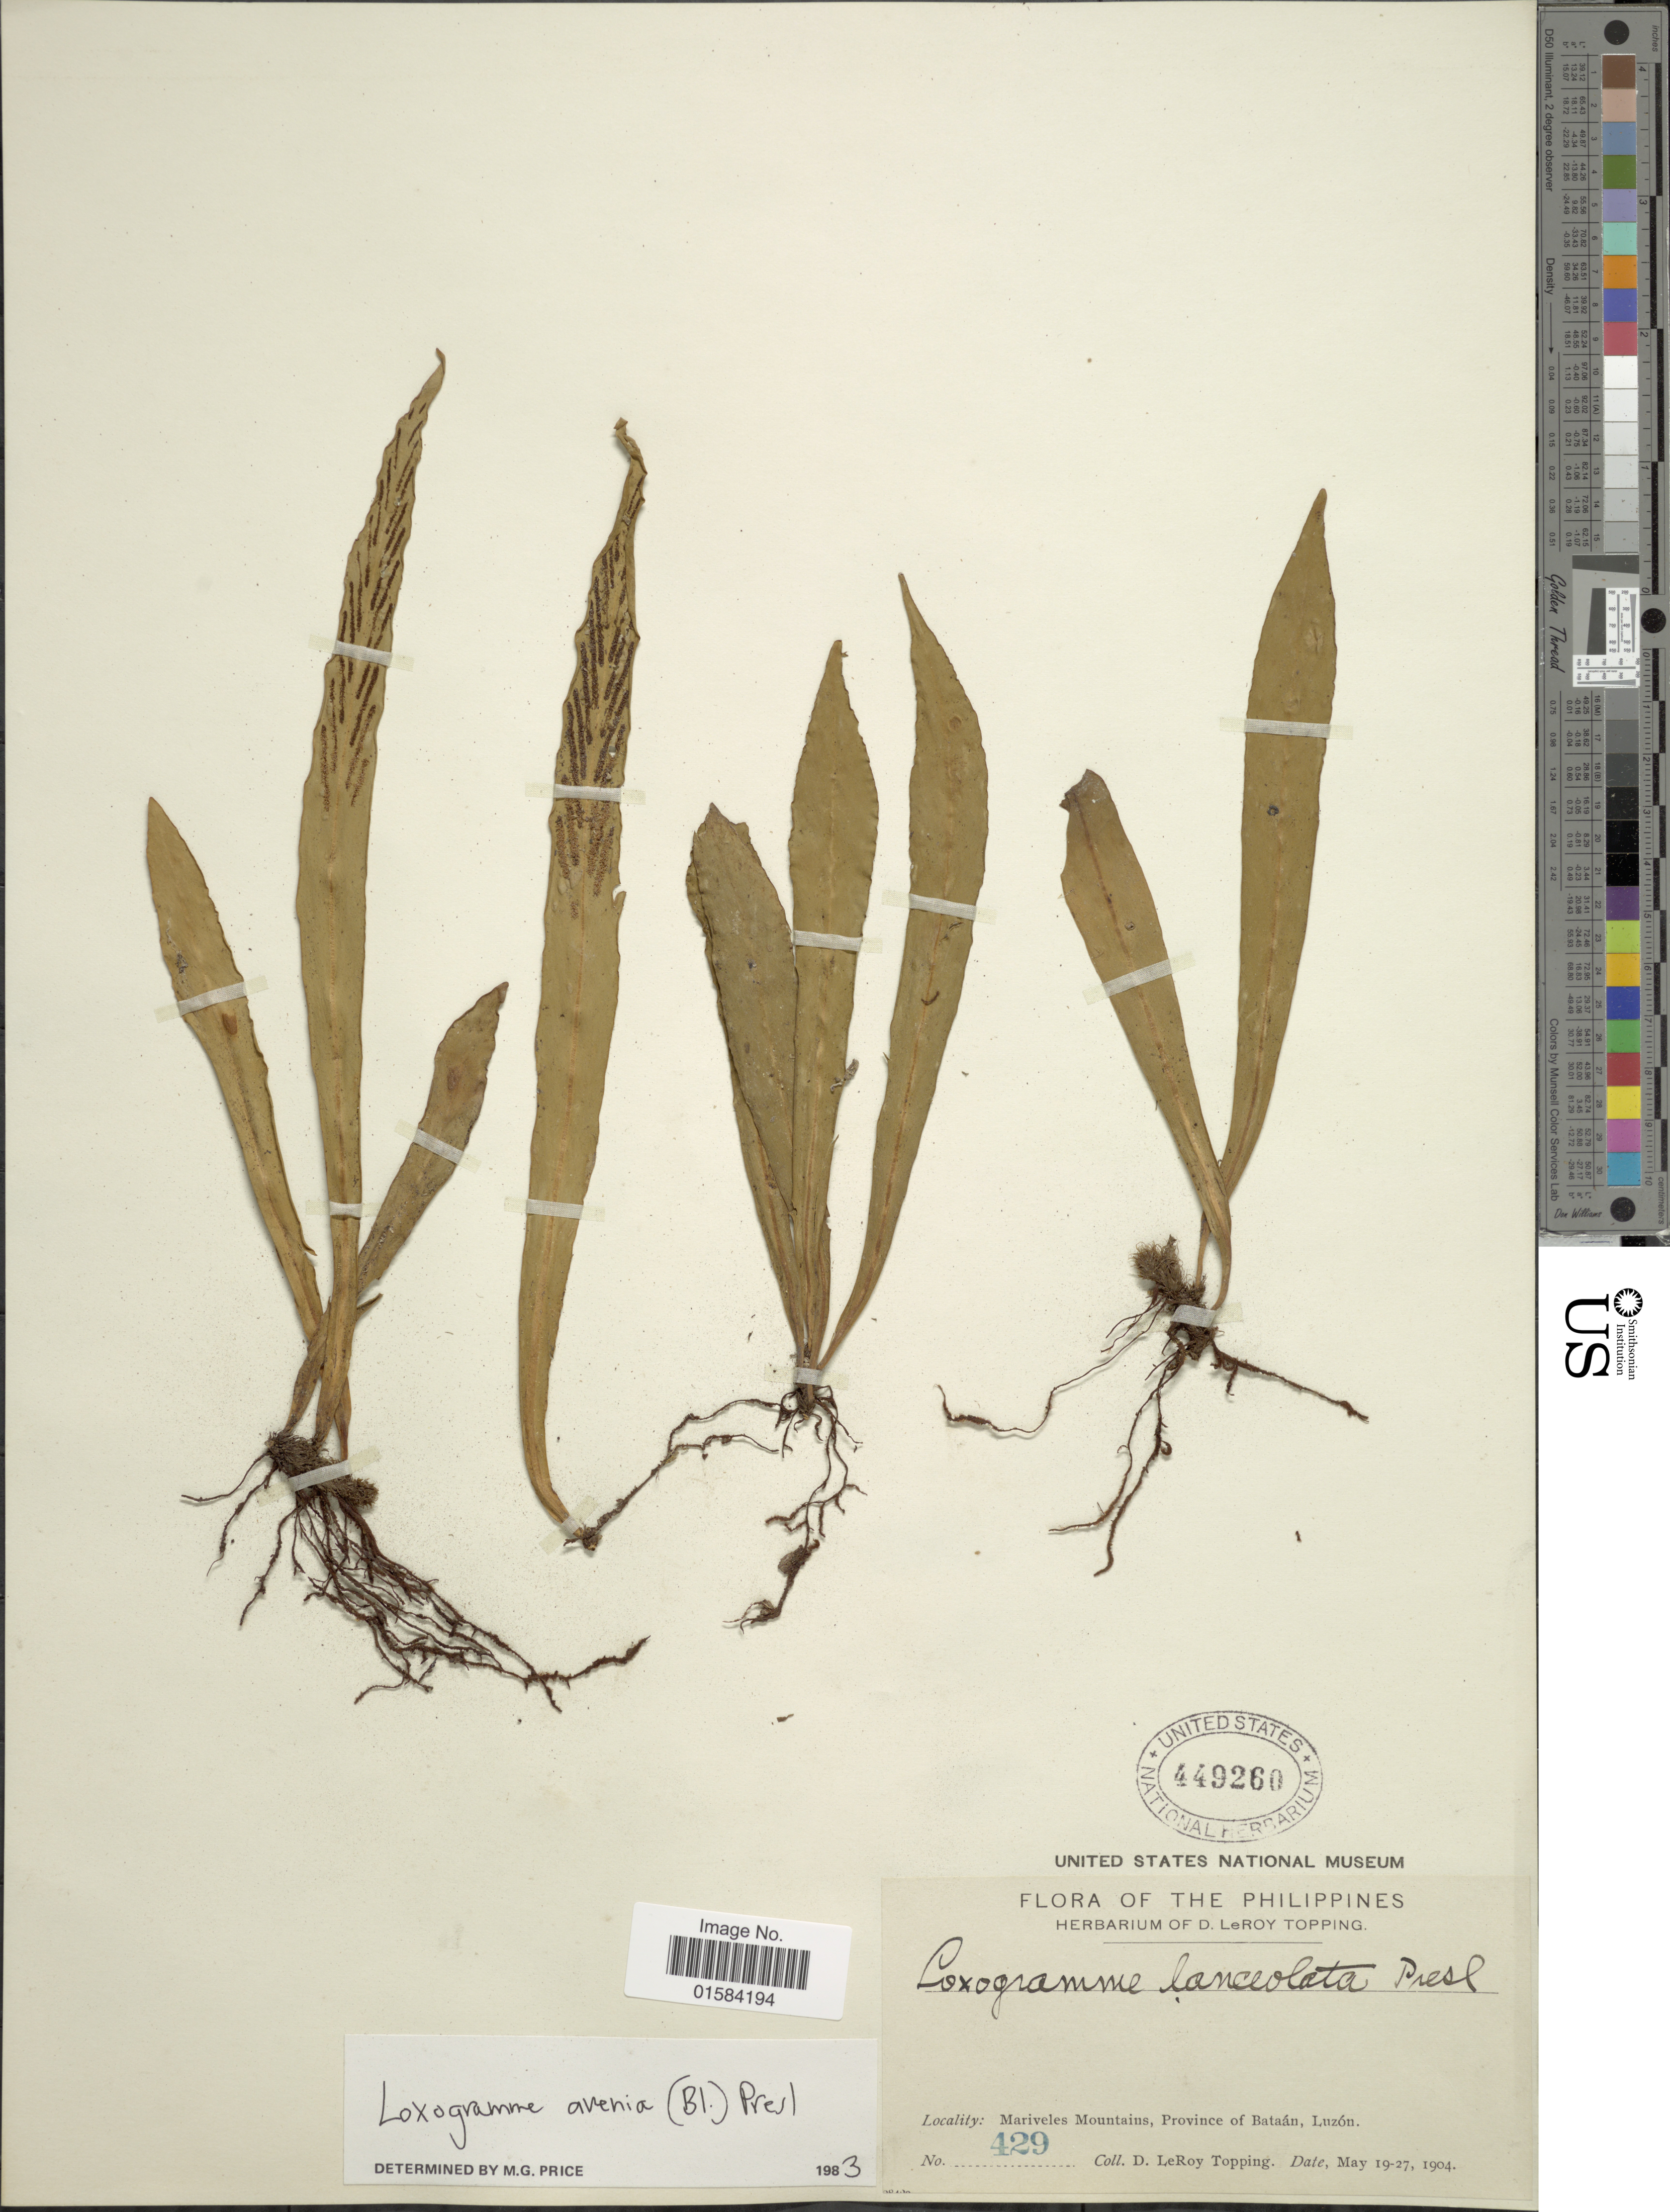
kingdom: Plantae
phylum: Tracheophyta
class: Polypodiopsida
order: Polypodiales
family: Polypodiaceae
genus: Loxogramme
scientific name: Loxogramme avenia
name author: (Blume) C. Presl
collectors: D. L. Topping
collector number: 429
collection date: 1904-05-19/1924-05-27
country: Philippines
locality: Mariveles Mountains, province of Bataán, Luzón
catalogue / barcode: US 449260